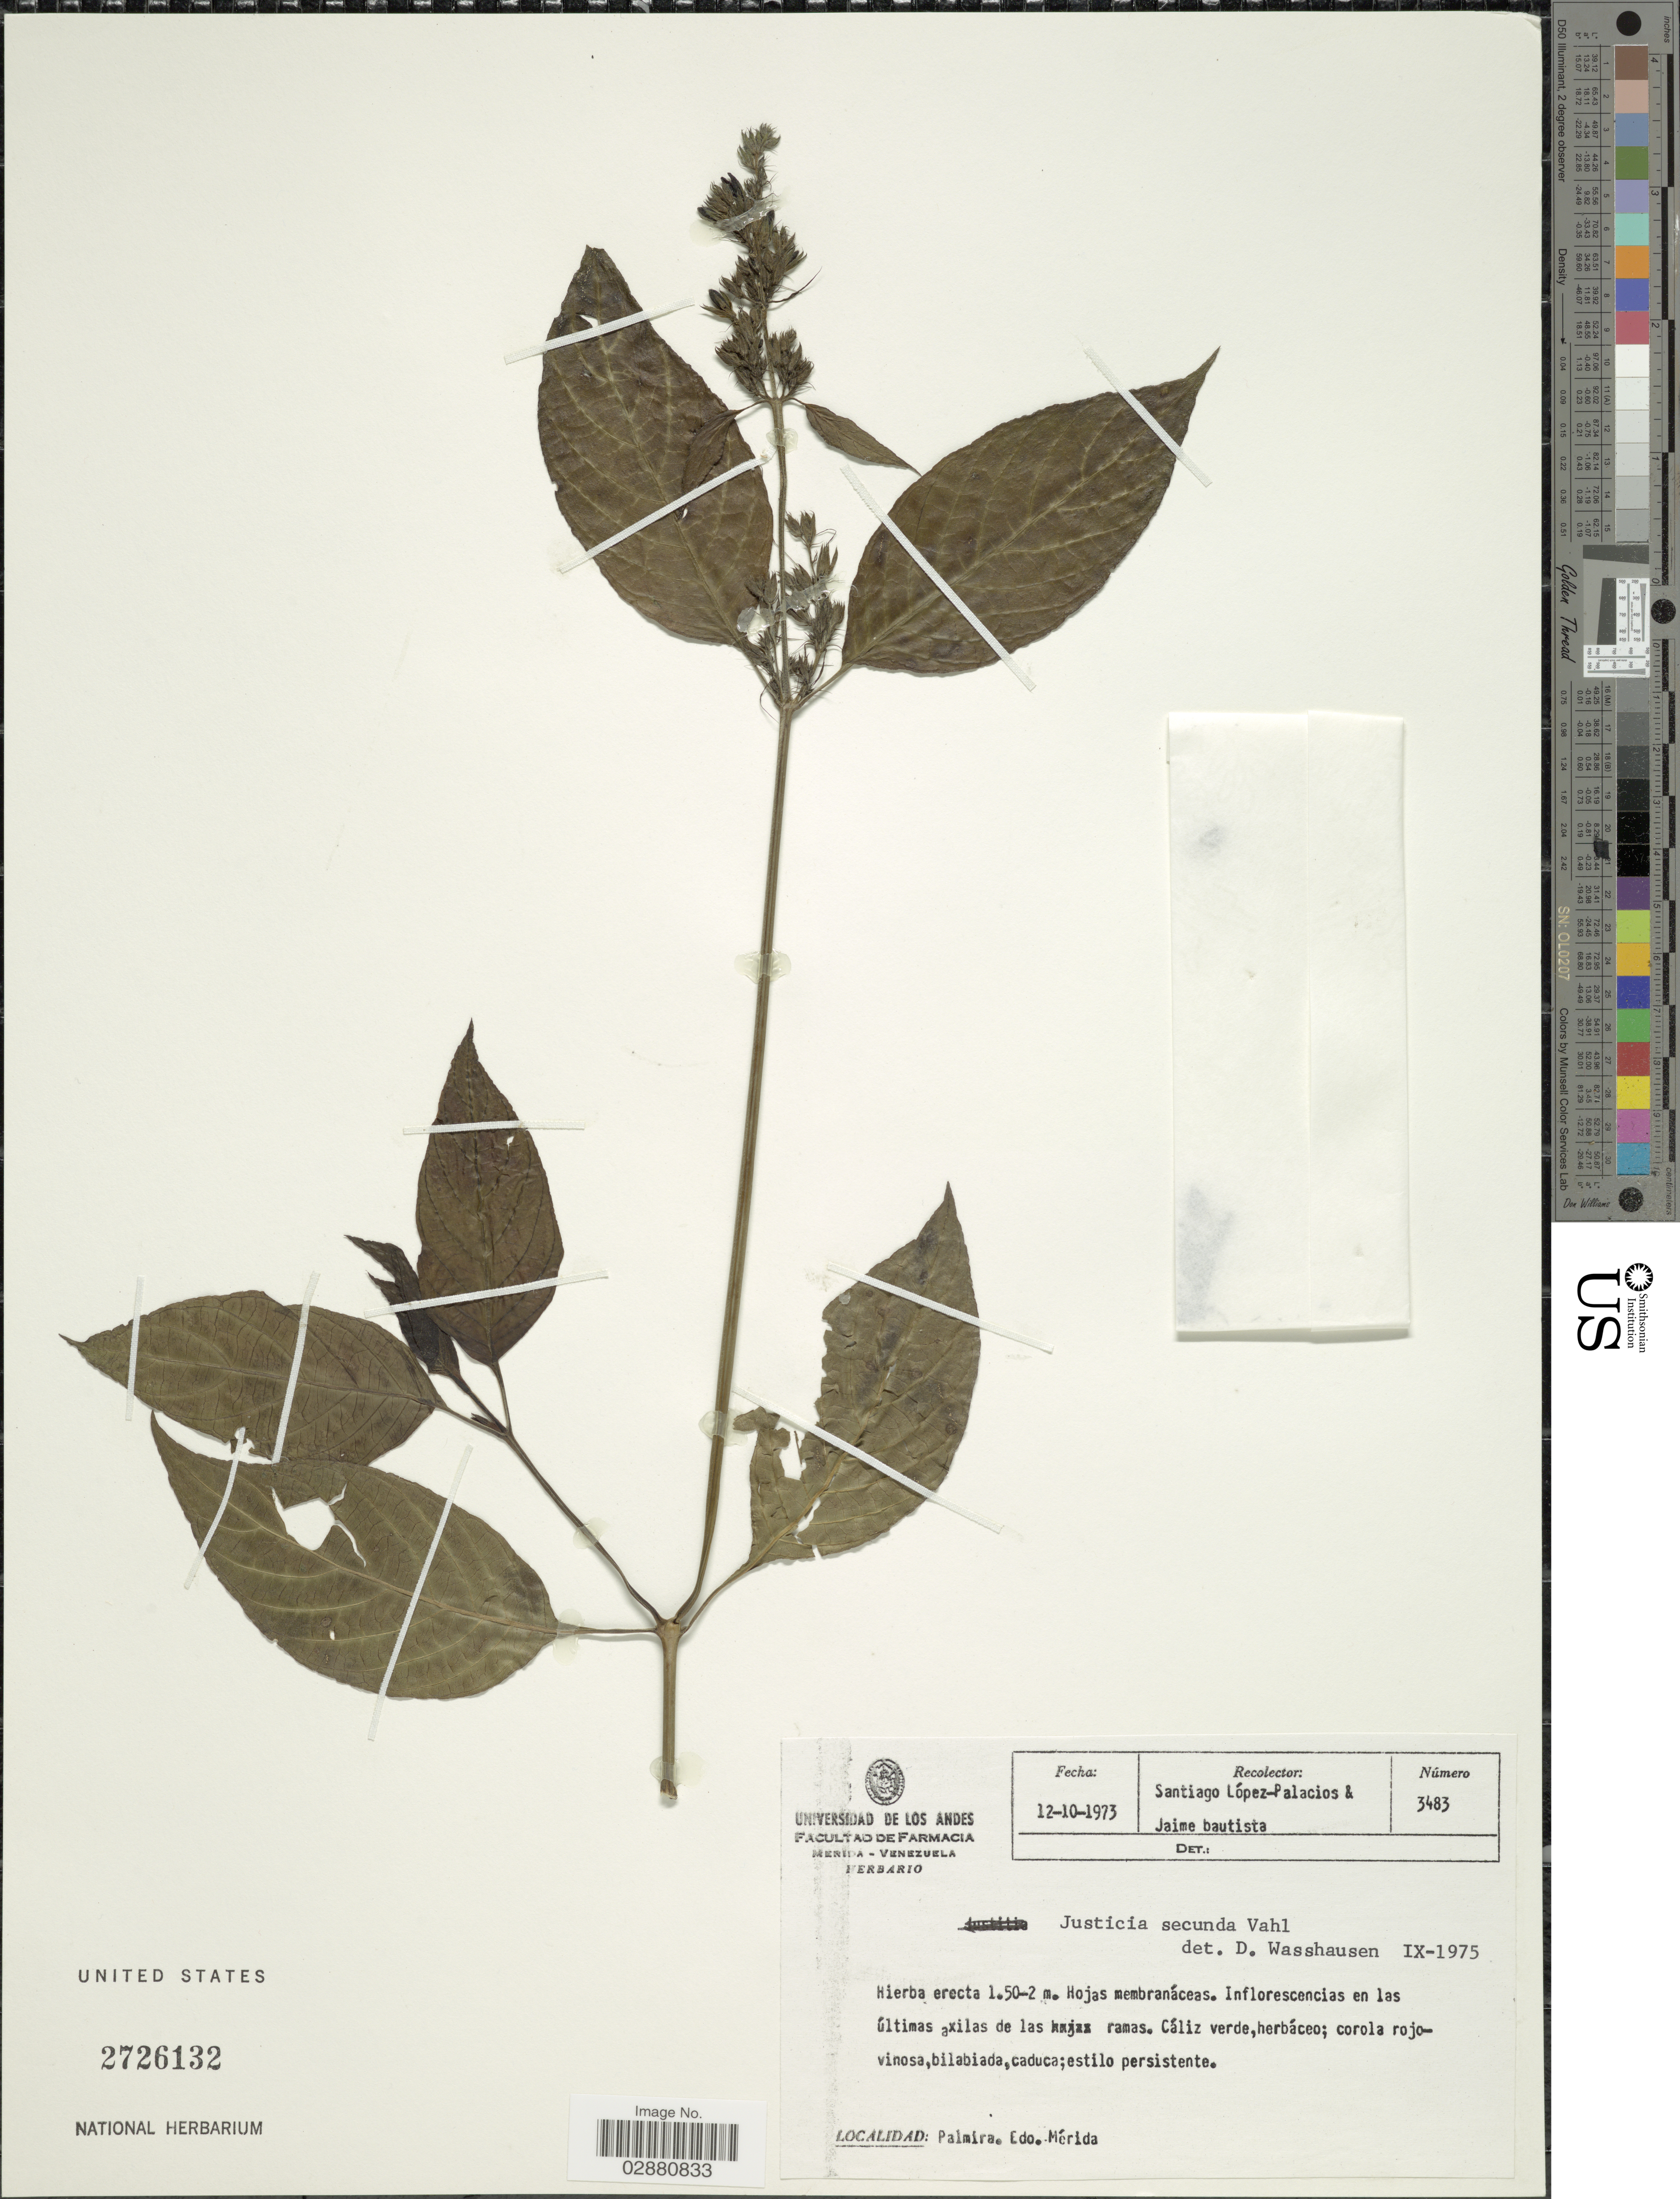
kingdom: Plantae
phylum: Tracheophyta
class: Magnoliopsida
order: Lamiales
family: Acanthaceae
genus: Justicia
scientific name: Justicia secunda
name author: Vahl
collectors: S. López-Palacios & J. A. Bautista B.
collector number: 3483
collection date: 1973-10-12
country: Venezuela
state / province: Mérida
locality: Palmira. Edo. Mérida.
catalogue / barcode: US 2726132